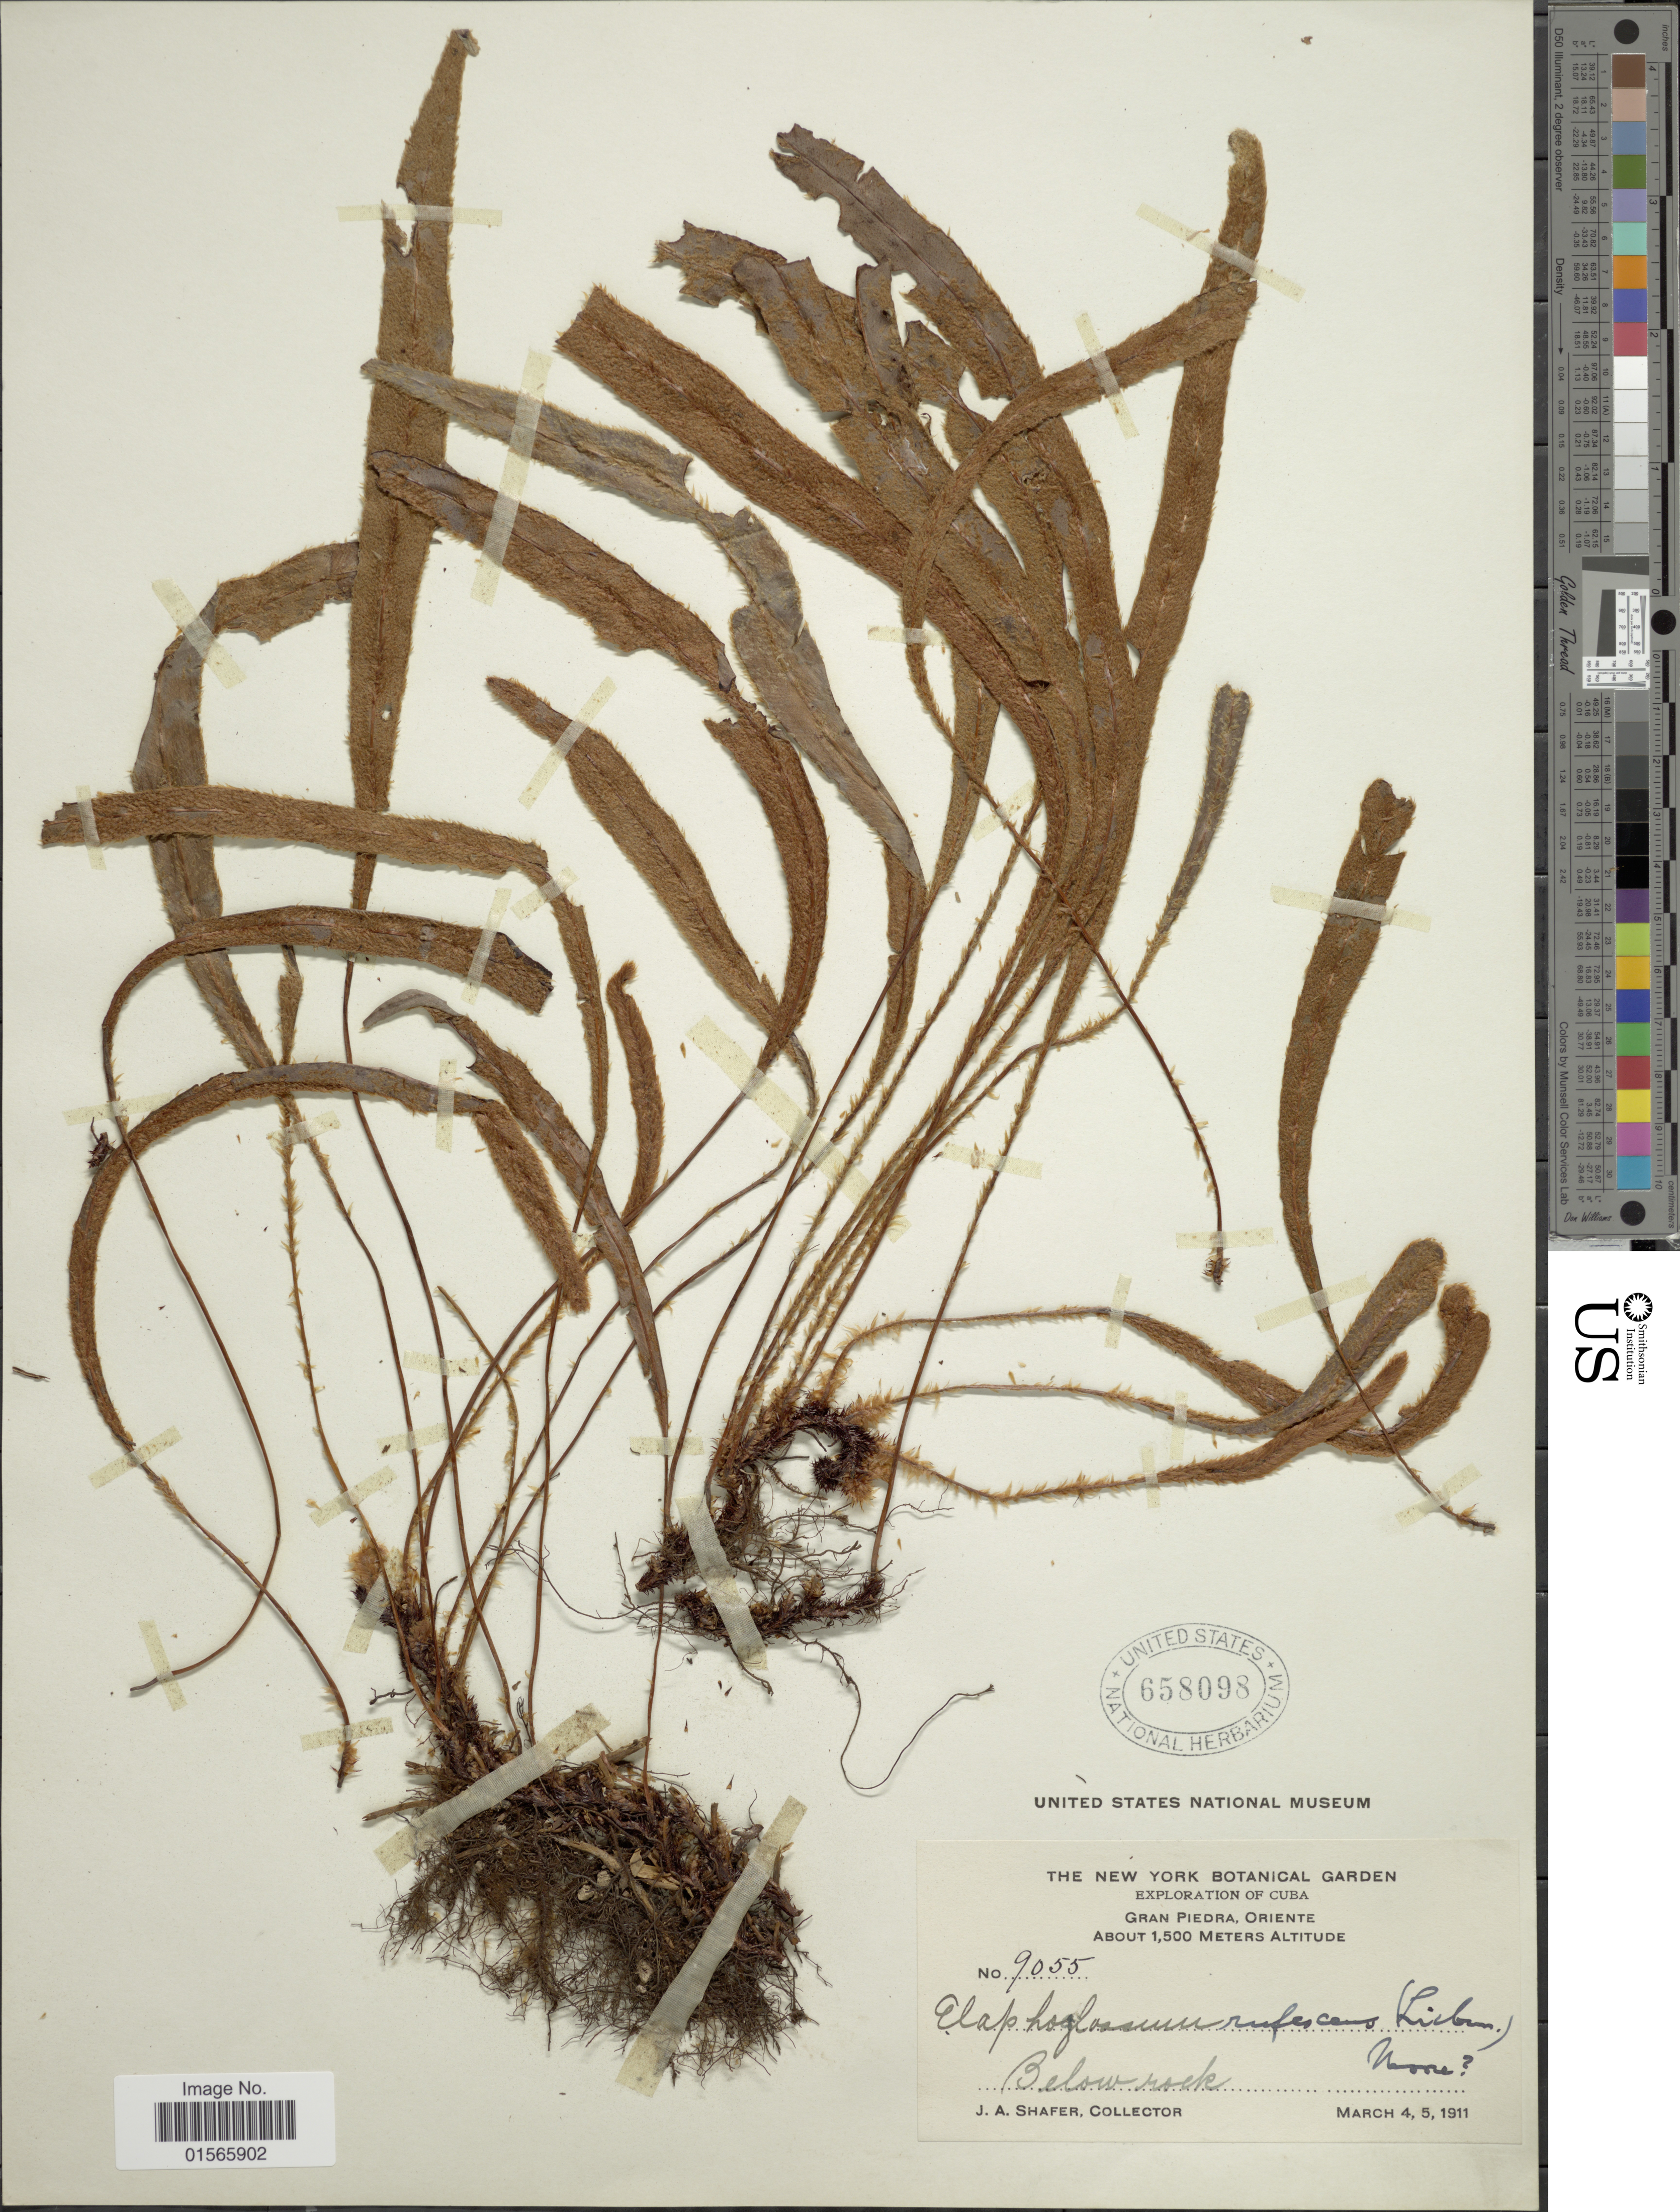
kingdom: Plantae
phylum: Tracheophyta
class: Polypodiopsida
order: Polypodiales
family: Dryopteridaceae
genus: Elaphoglossum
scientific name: Elaphoglossum rufescens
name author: (Liebm.) T. Moore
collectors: J. A. Shafer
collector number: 9055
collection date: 1911-03-04/1911-03-05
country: Cuba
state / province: Oriente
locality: Gran Piedra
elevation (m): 1500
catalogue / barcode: US 658098